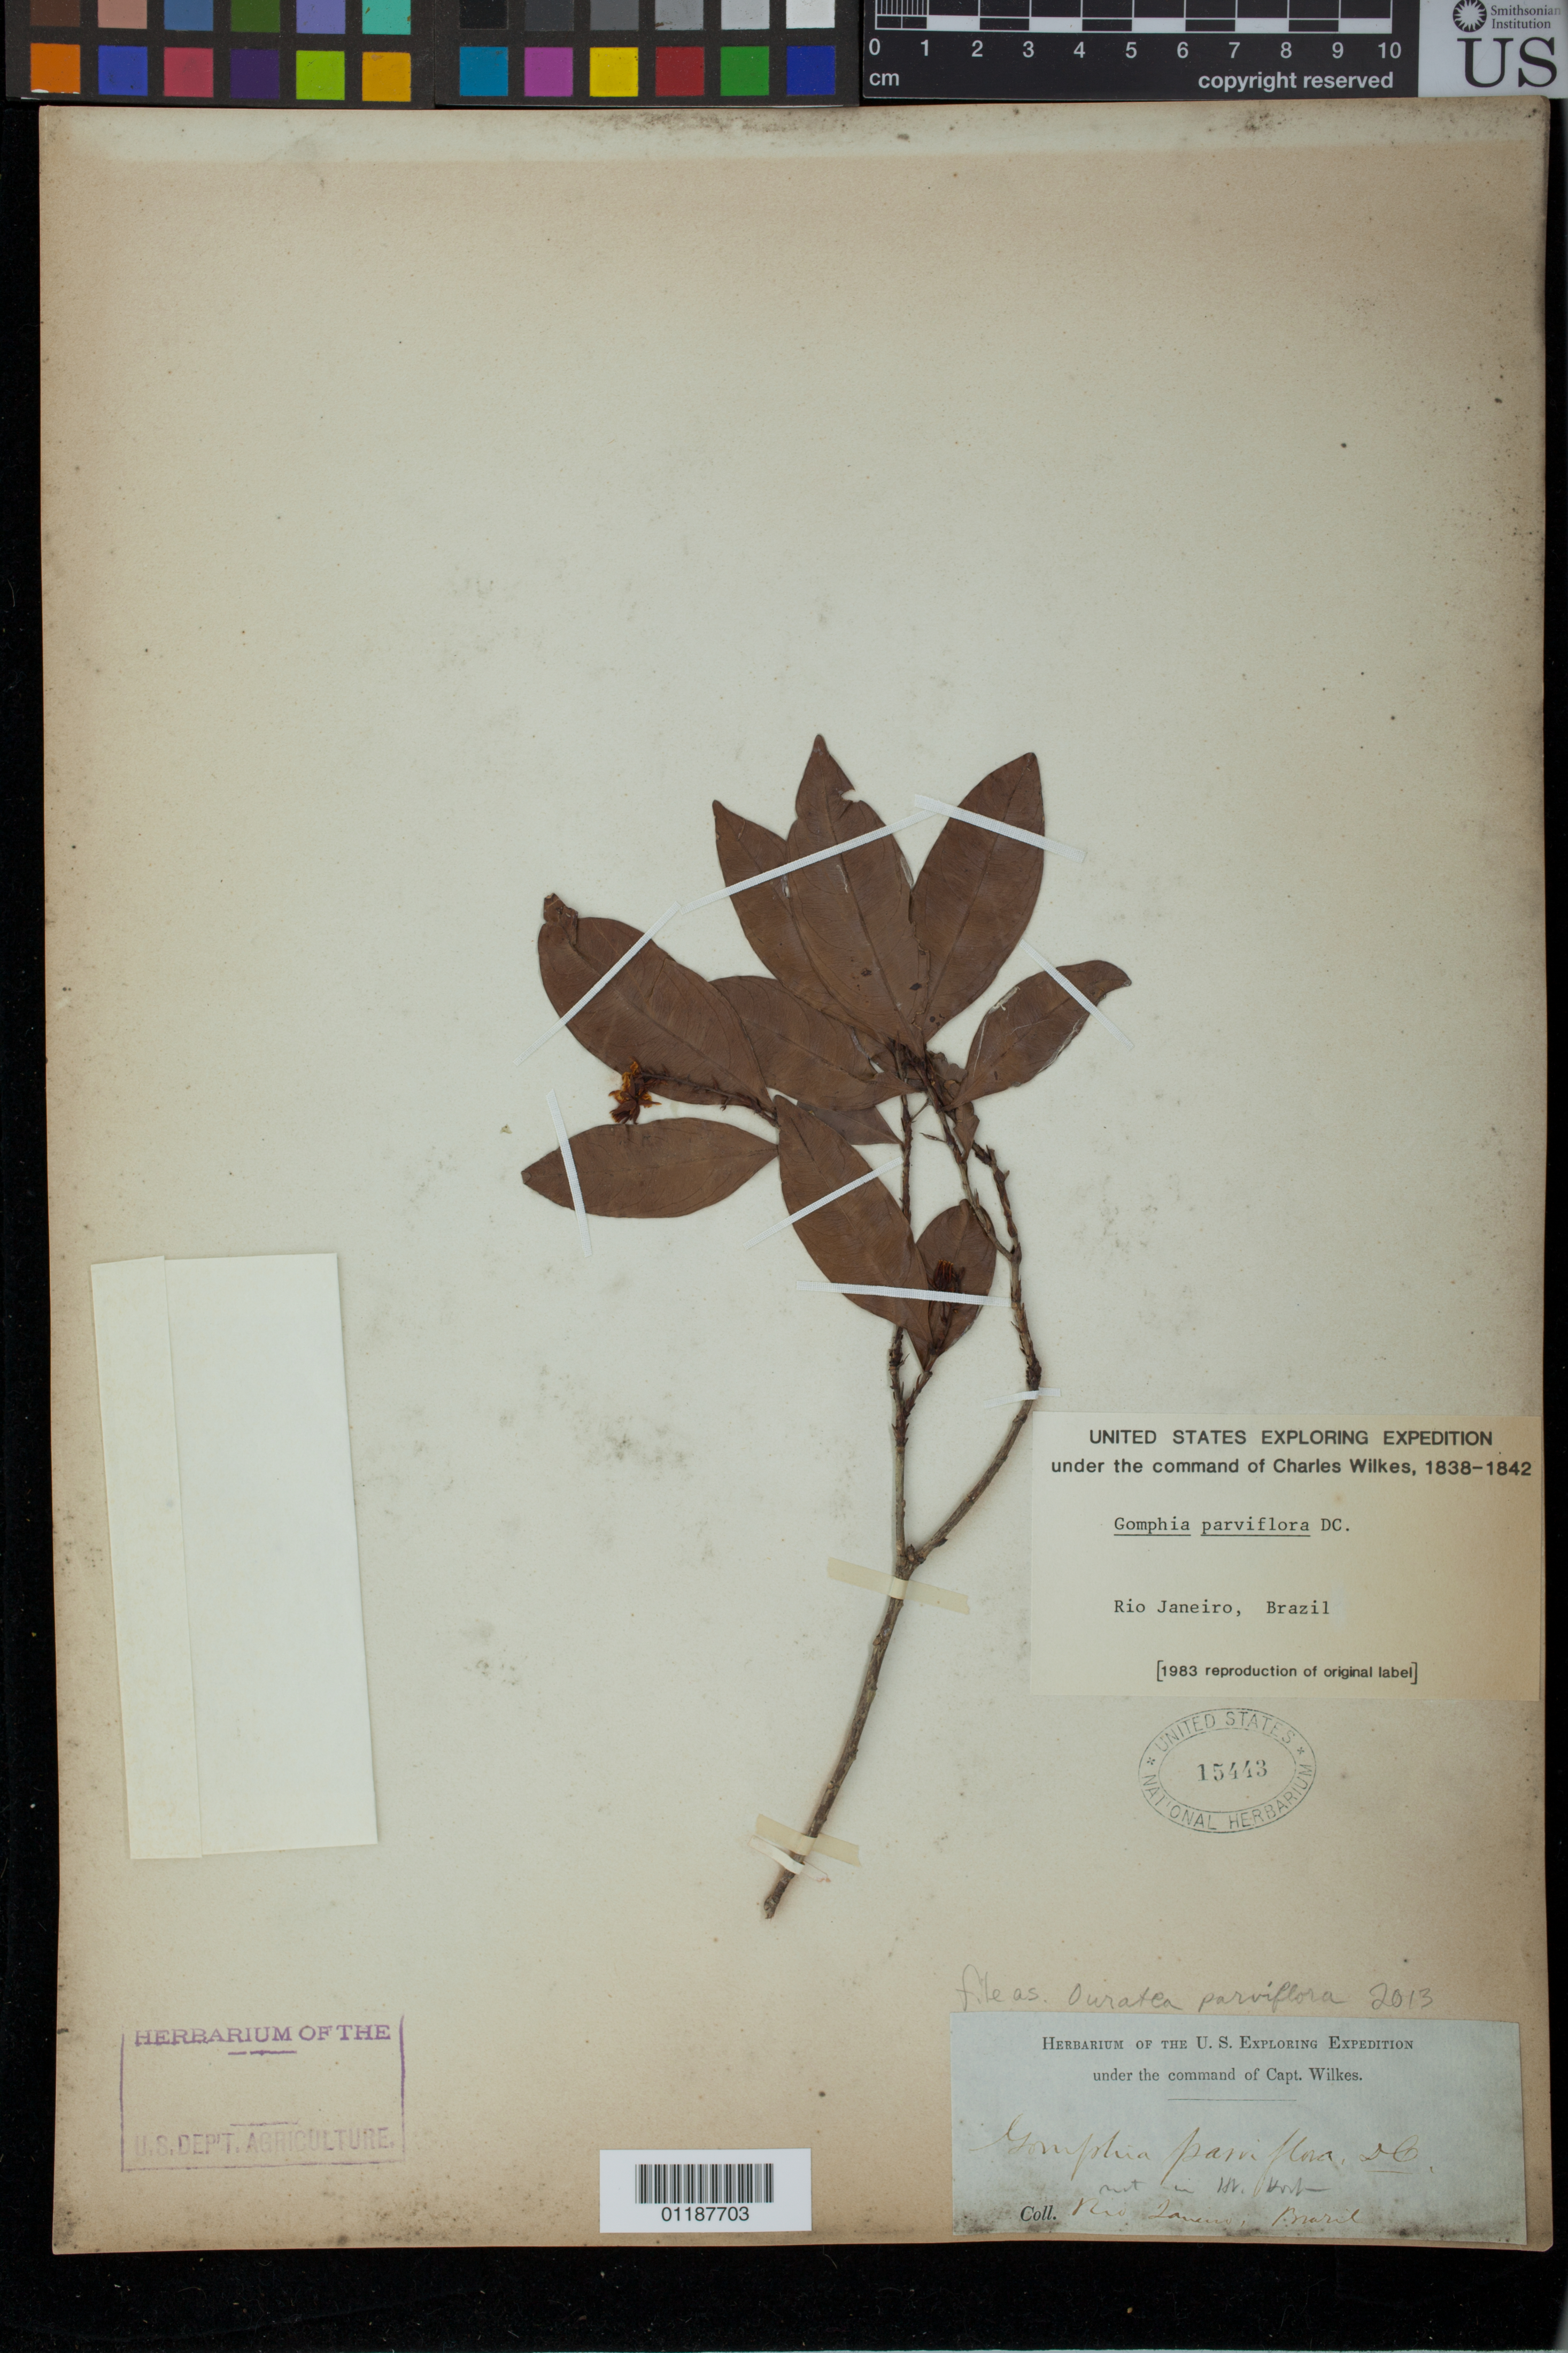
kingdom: Plantae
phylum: Tracheophyta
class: Magnoliopsida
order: Malpighiales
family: Ochnaceae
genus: Ouratea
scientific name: Ouratea parviflora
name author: DC.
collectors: Wilkes Explor. Exped.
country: Brazil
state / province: Río de Janeiro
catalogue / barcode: US 15443